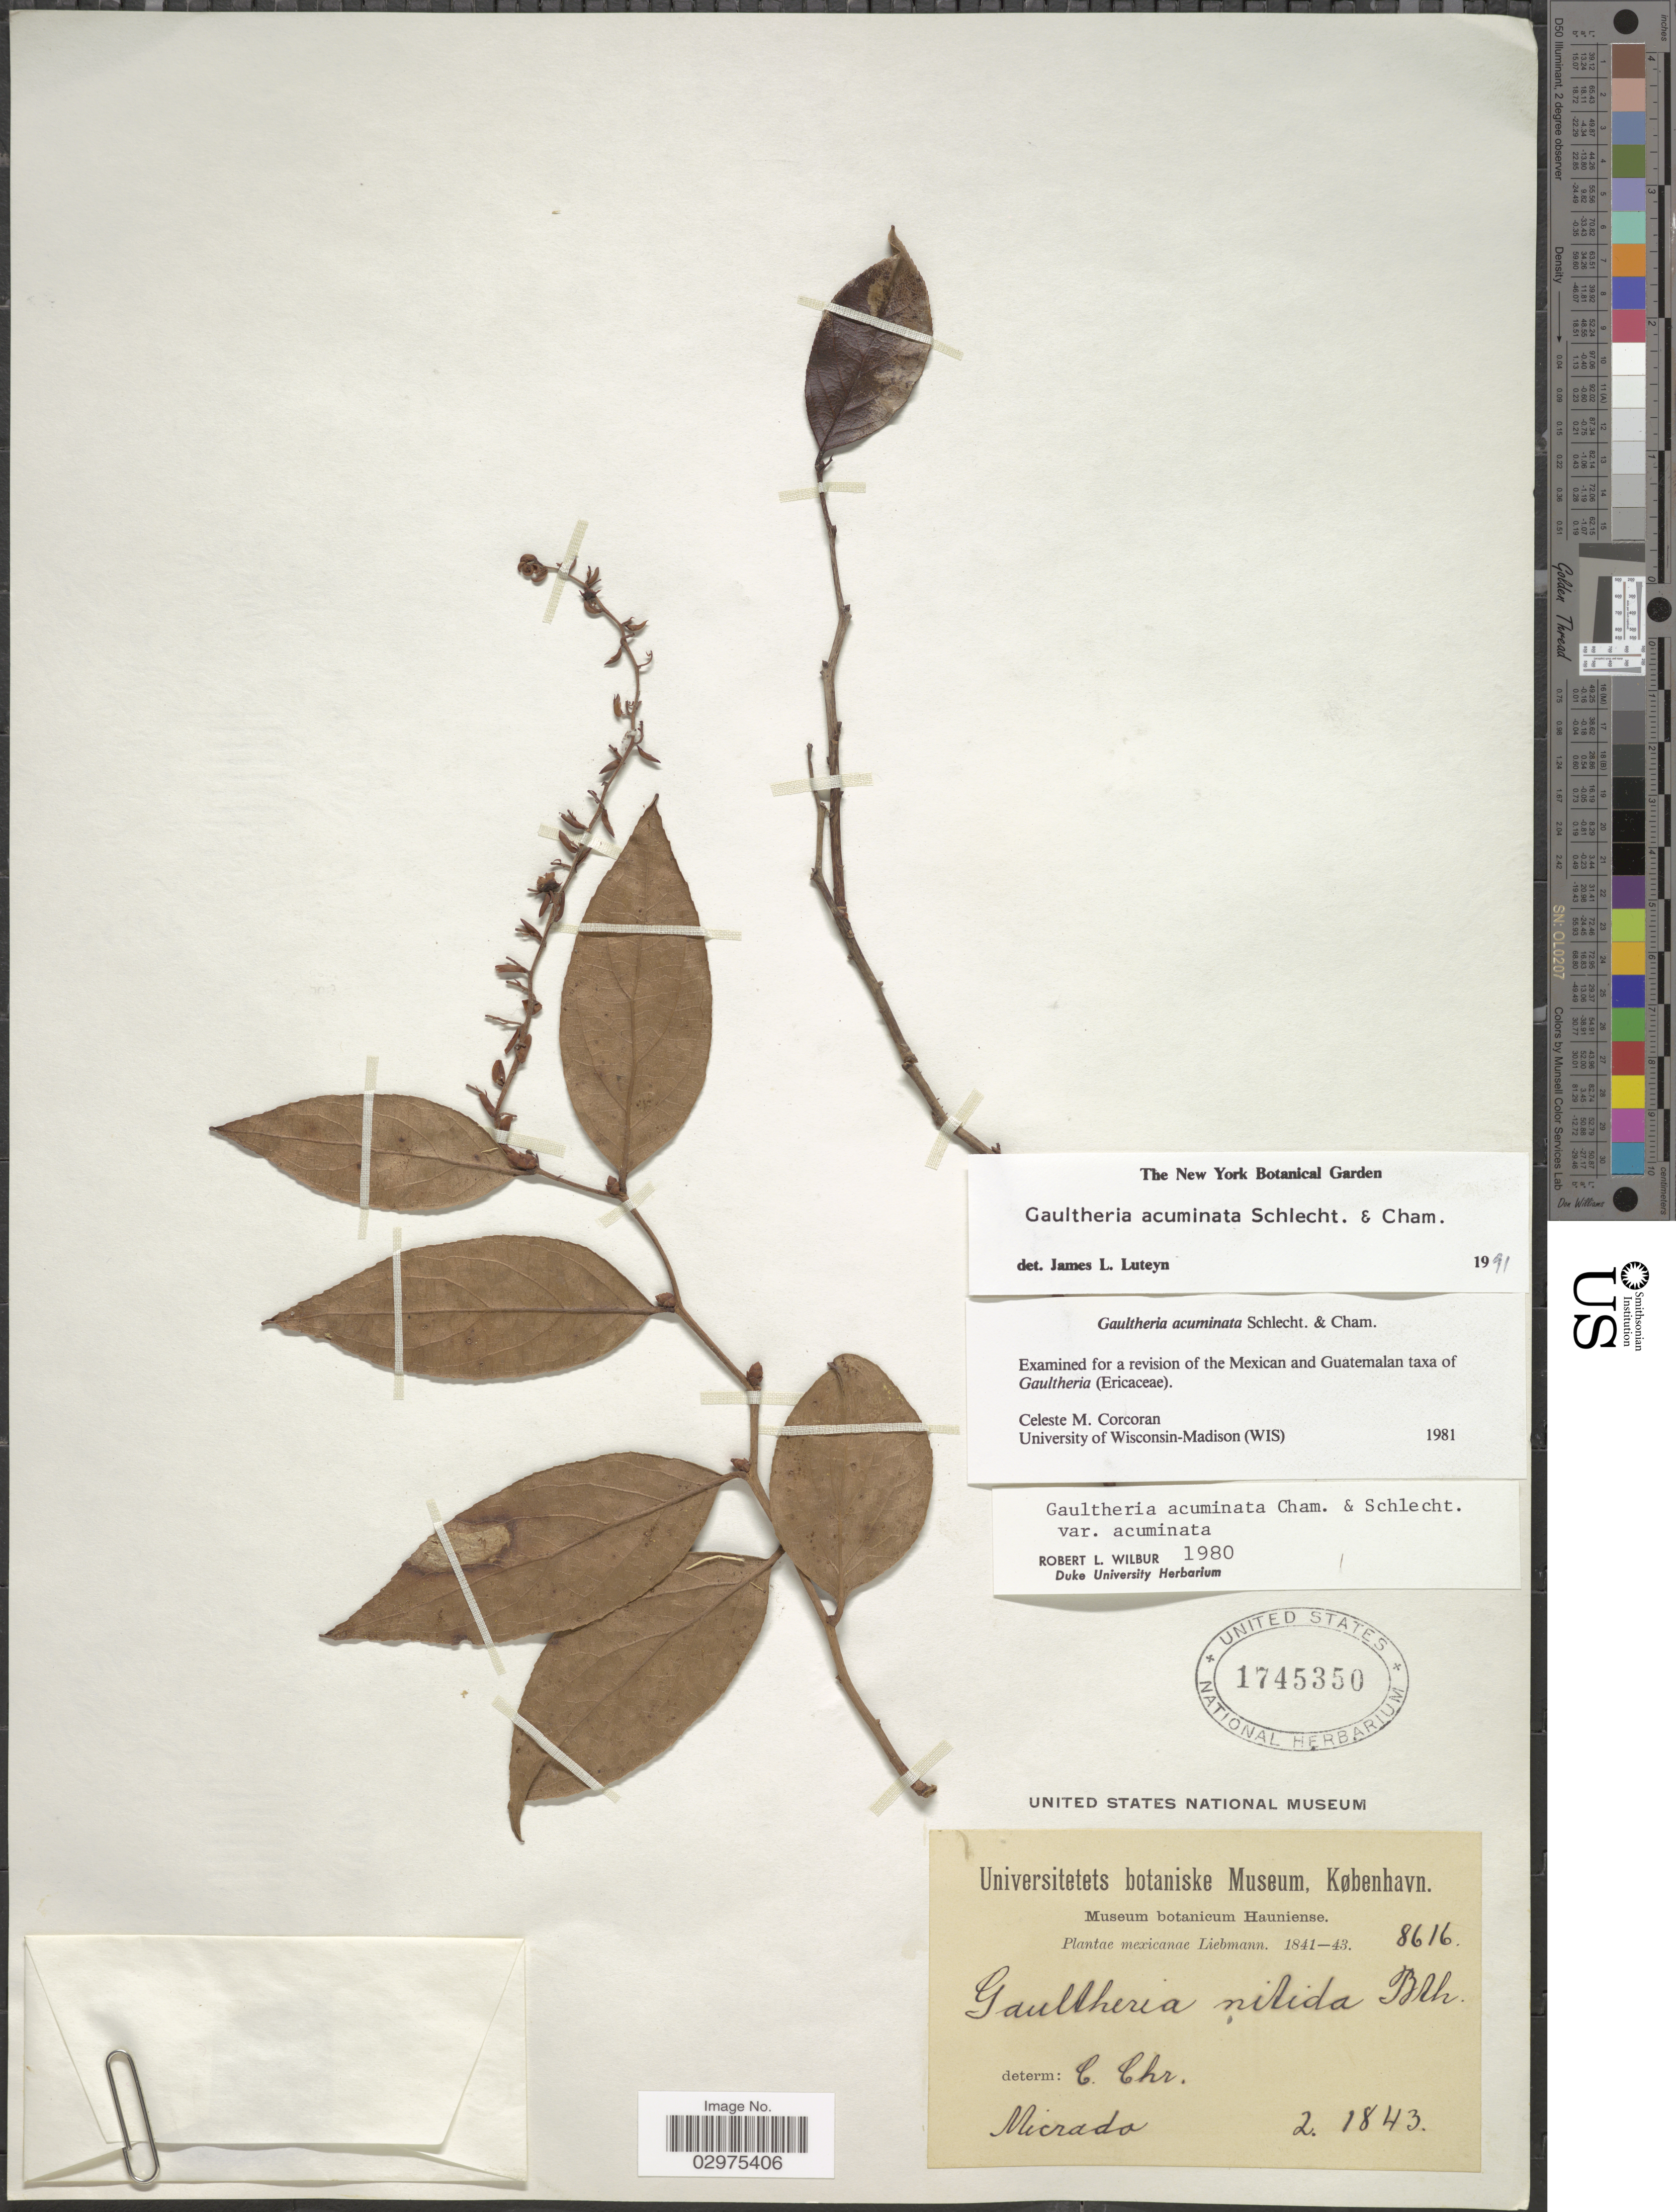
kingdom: Plantae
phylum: Tracheophyta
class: Magnoliopsida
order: Ericales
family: Ericaceae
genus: Gaultheria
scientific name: Gaultheria acuminata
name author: Schltdl. & Cham.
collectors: Liebmann, --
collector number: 8616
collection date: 1841-02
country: Mexico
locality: Micrado.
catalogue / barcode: US 1745350